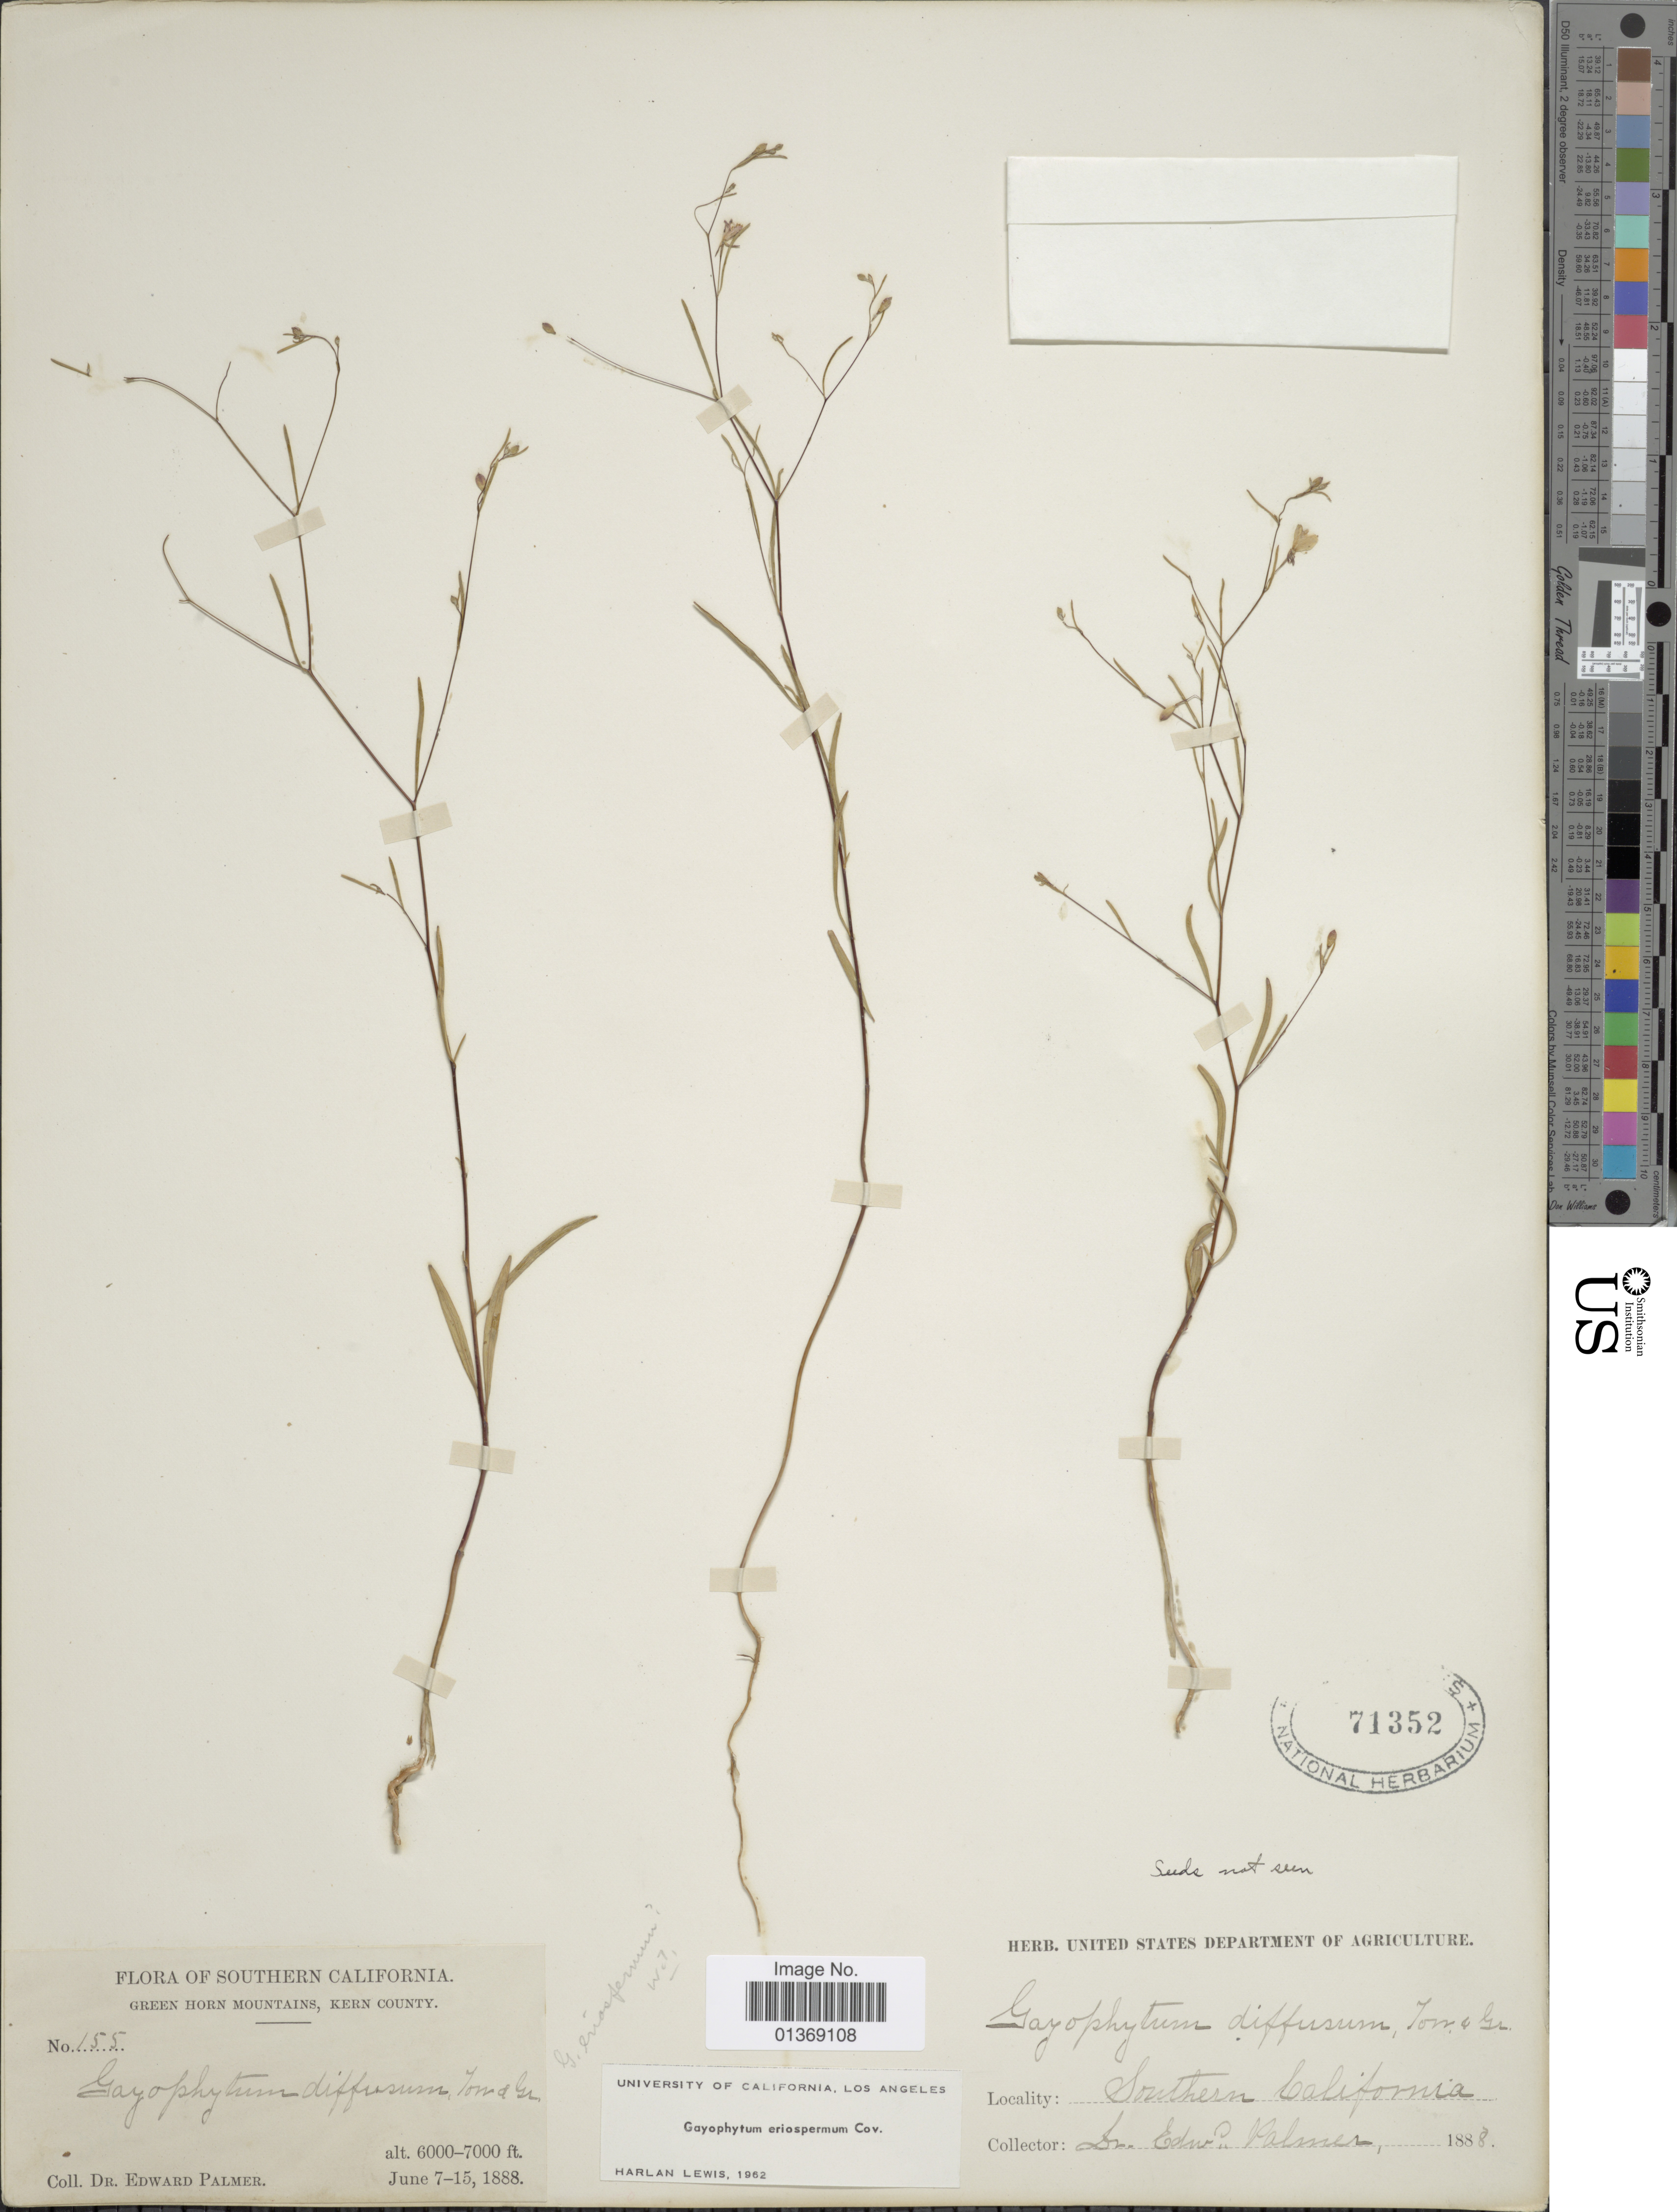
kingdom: Plantae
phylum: Tracheophyta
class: Magnoliopsida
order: Myrtales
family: Onagraceae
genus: Gayophytum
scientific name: Gayophytum eriospermum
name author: Coville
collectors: E. Palmer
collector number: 155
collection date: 1888-06-07/1888-06-15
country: United States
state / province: California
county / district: Kern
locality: Green Horn Mountains, Kern County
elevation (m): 1829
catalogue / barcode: US 71352